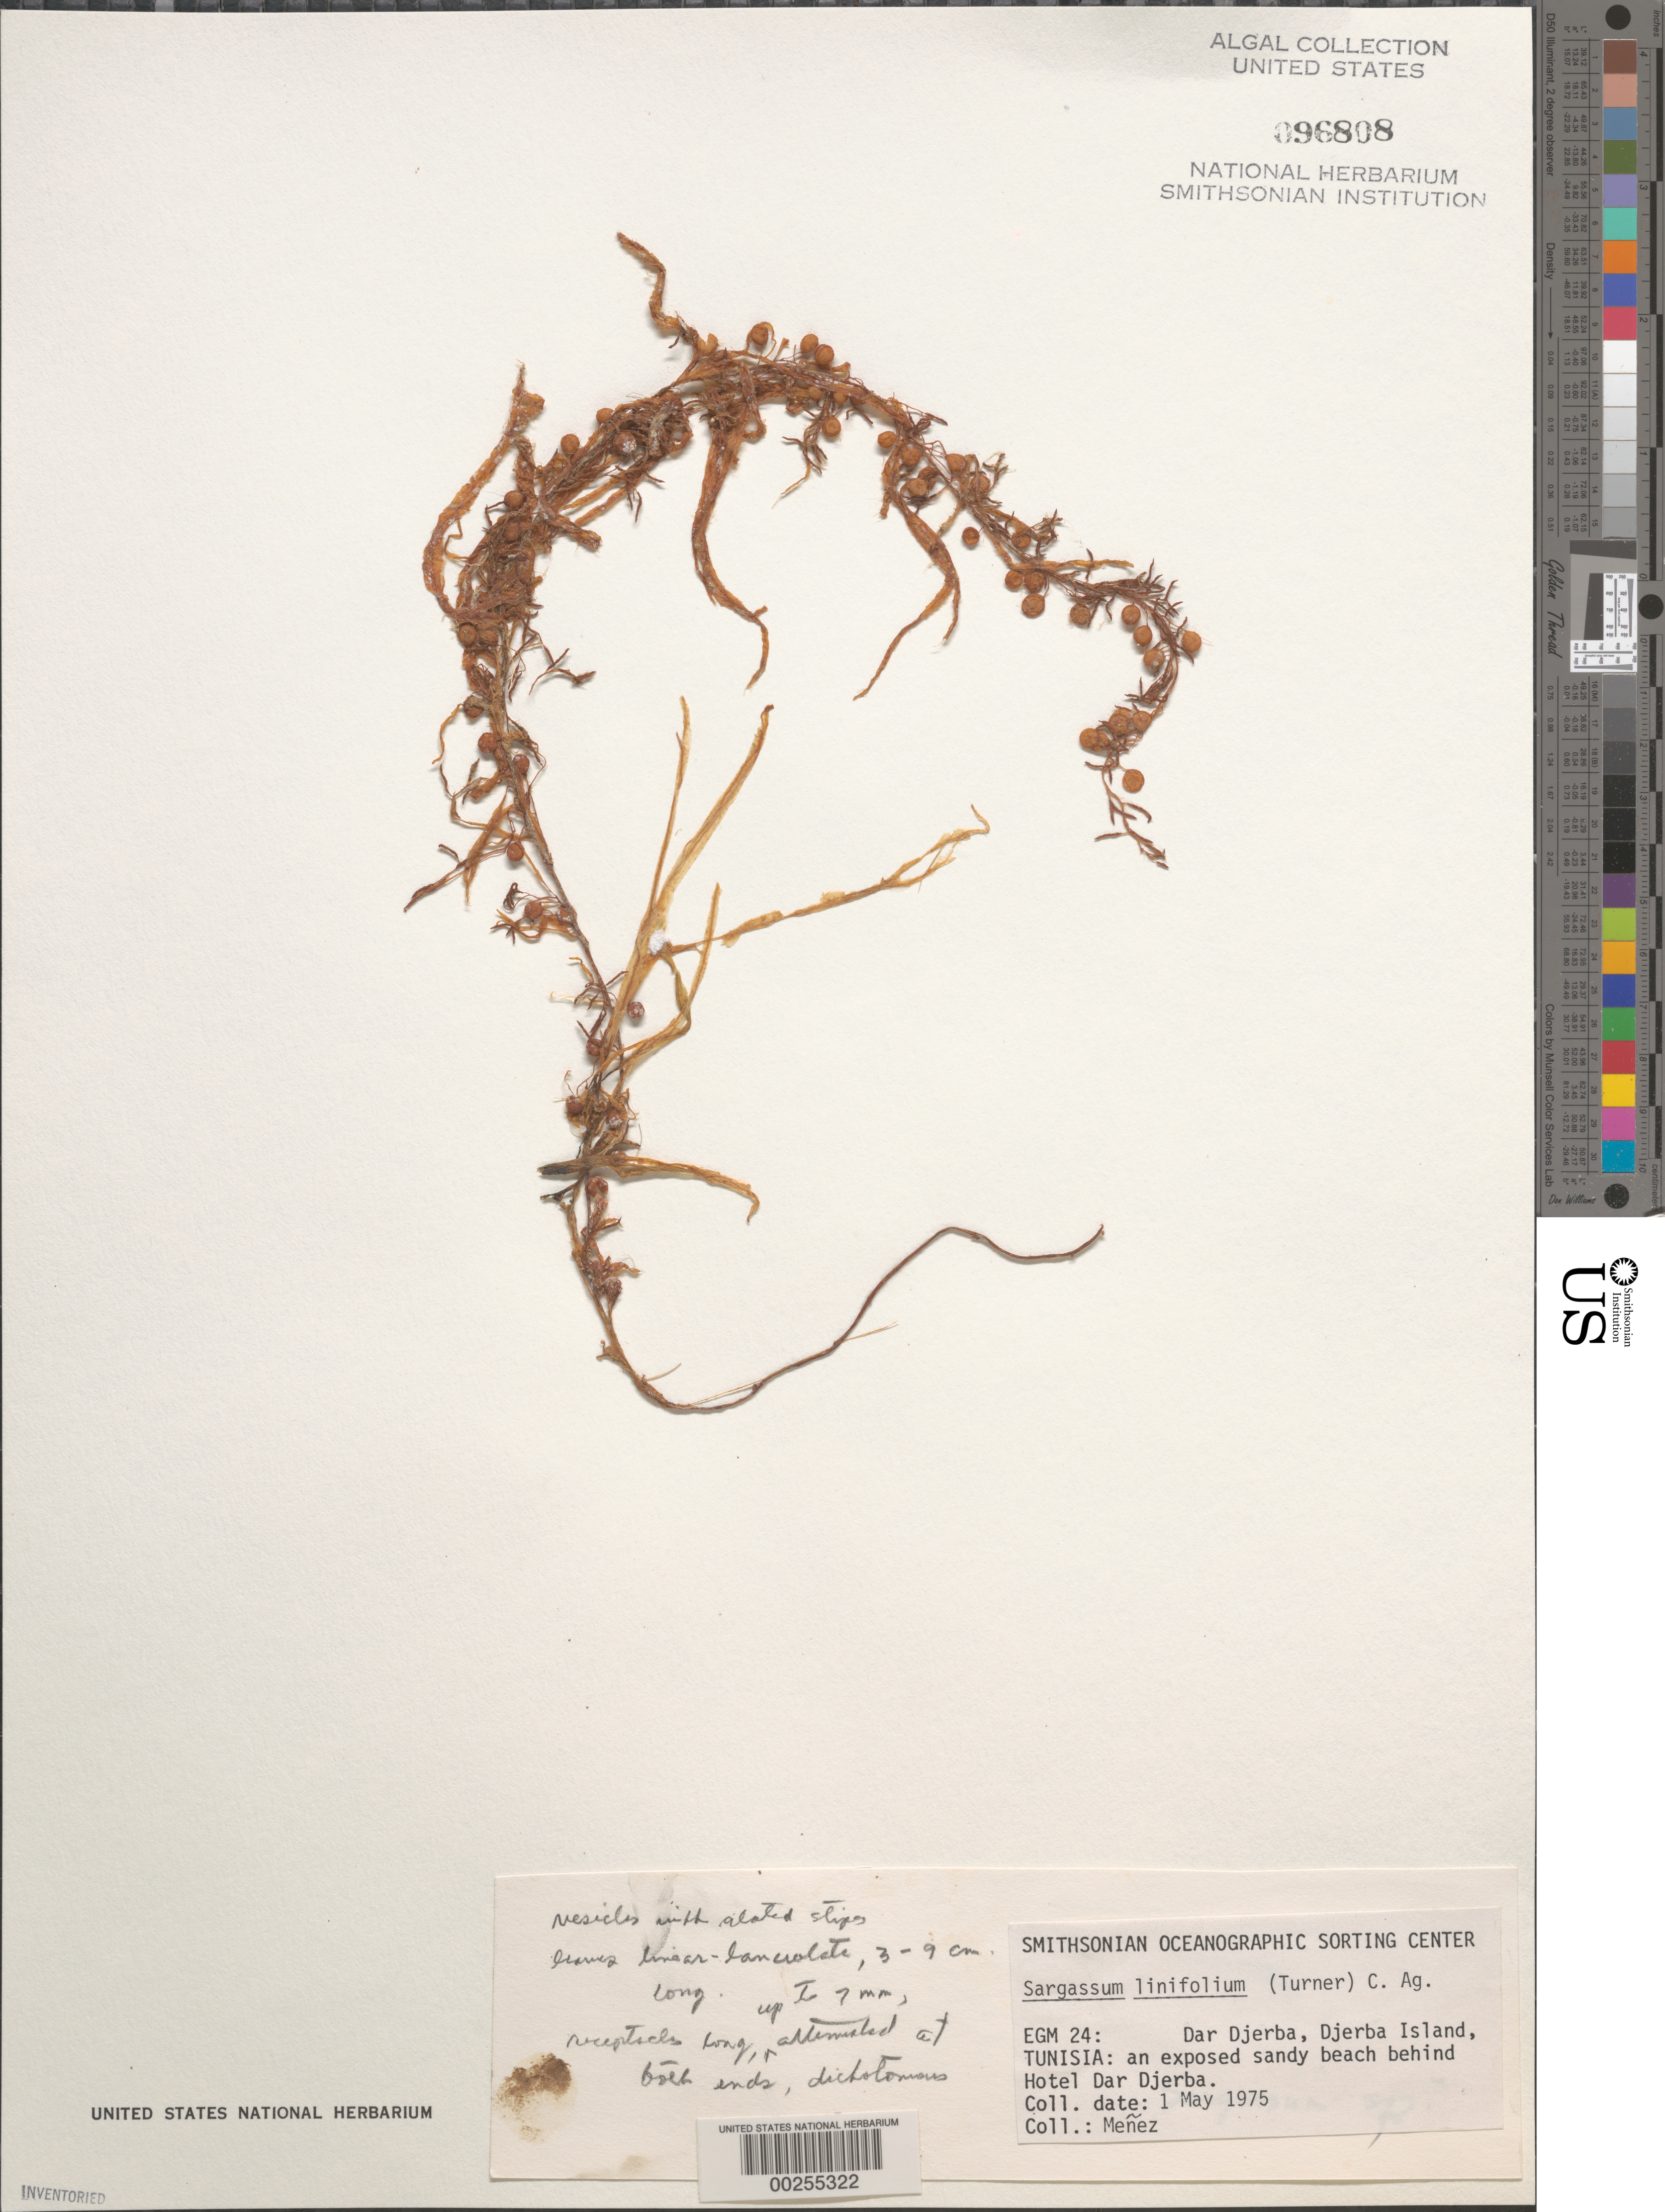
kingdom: Chromista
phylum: Ochrophyta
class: Phaeophyceae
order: Fucales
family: Sargassaceae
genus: Sargassum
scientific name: Sargassum acinarium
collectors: Meñez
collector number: EGM 24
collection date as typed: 01 May 1975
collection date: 1975-05-01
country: Tunisia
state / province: Medenine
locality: Dar djerba, djerba island, behind hotel dar djerba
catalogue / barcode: US 96808